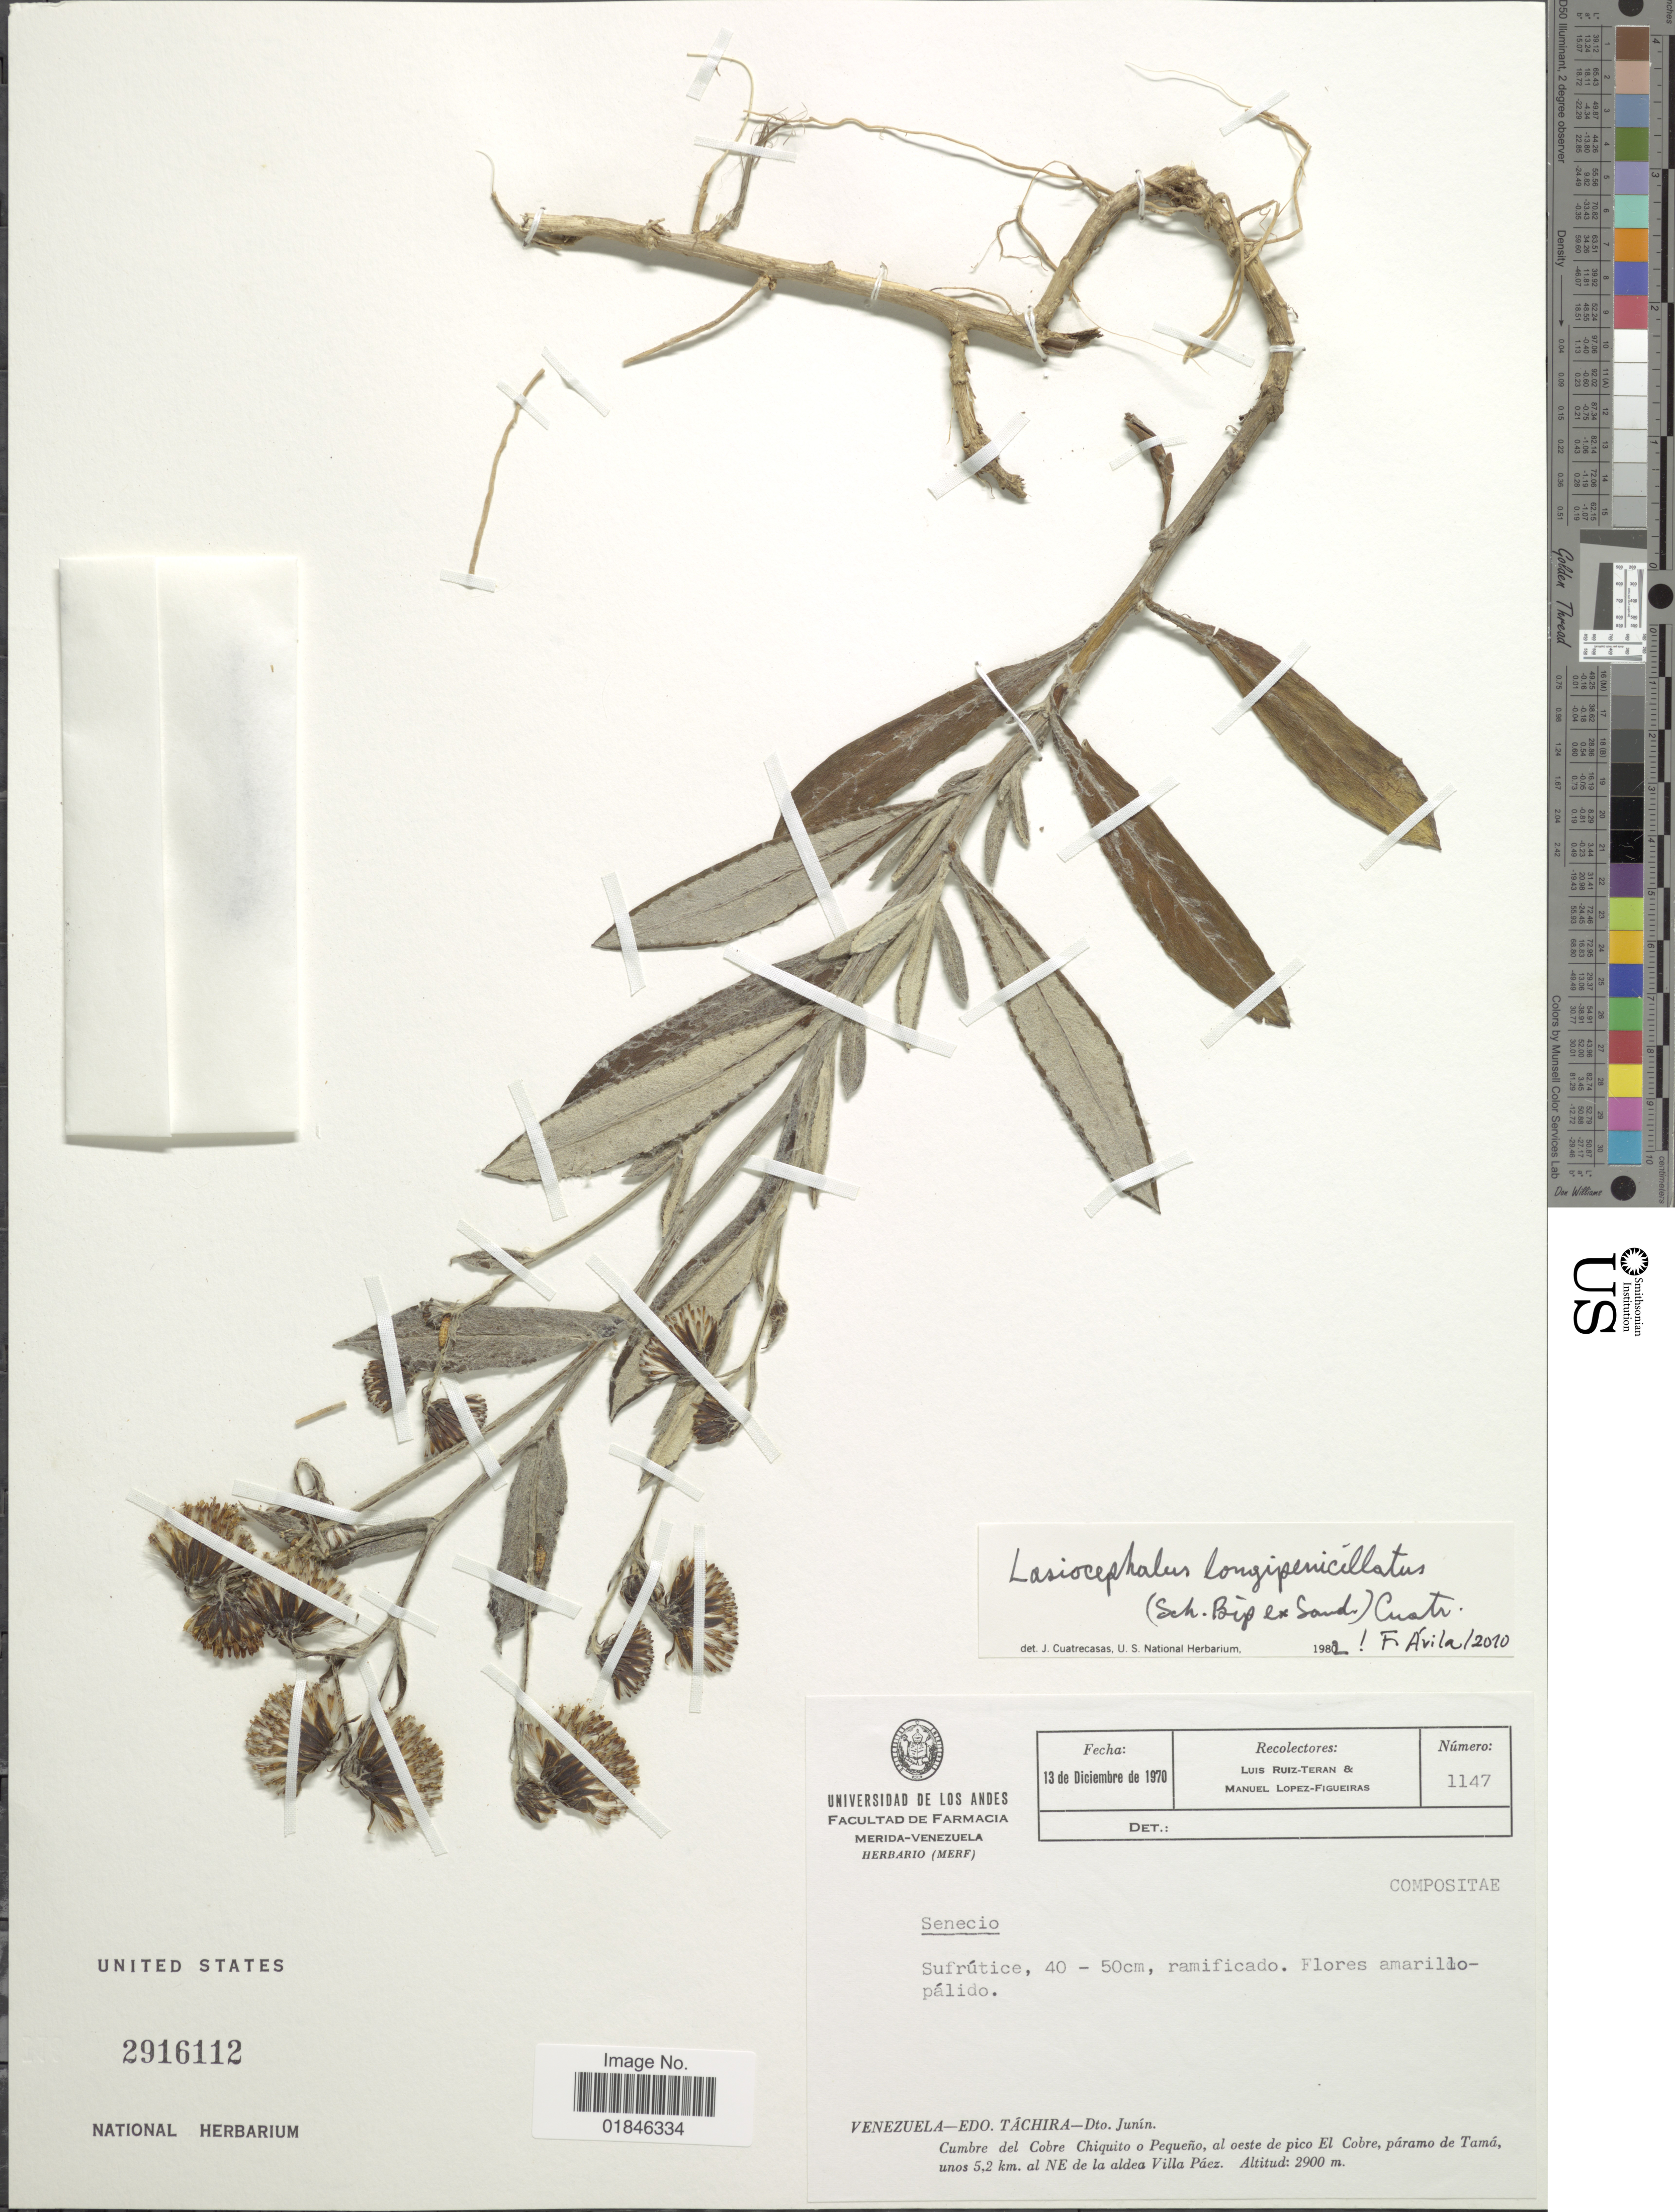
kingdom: Plantae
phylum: Tracheophyta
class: Magnoliopsida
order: Asterales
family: Asteraceae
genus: Senecio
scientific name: Senecio longepenicillatus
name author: Sch. Bip. ex Sandw.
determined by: Salomon, Luciana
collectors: L. E. Ruíz-Terán & M. Lopéz-F.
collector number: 1147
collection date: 1970-12-13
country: Venezuela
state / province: Mérida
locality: Venezuela-Edo.Tachira - Dto. Junin. Cumbre del Cobre Chiquito o Pequeno, al oeste de pico El Cobre, paramo de Tama, unos 5.2 km. al NE de la aldea Villa Paez.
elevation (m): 2900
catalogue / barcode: US 2916112